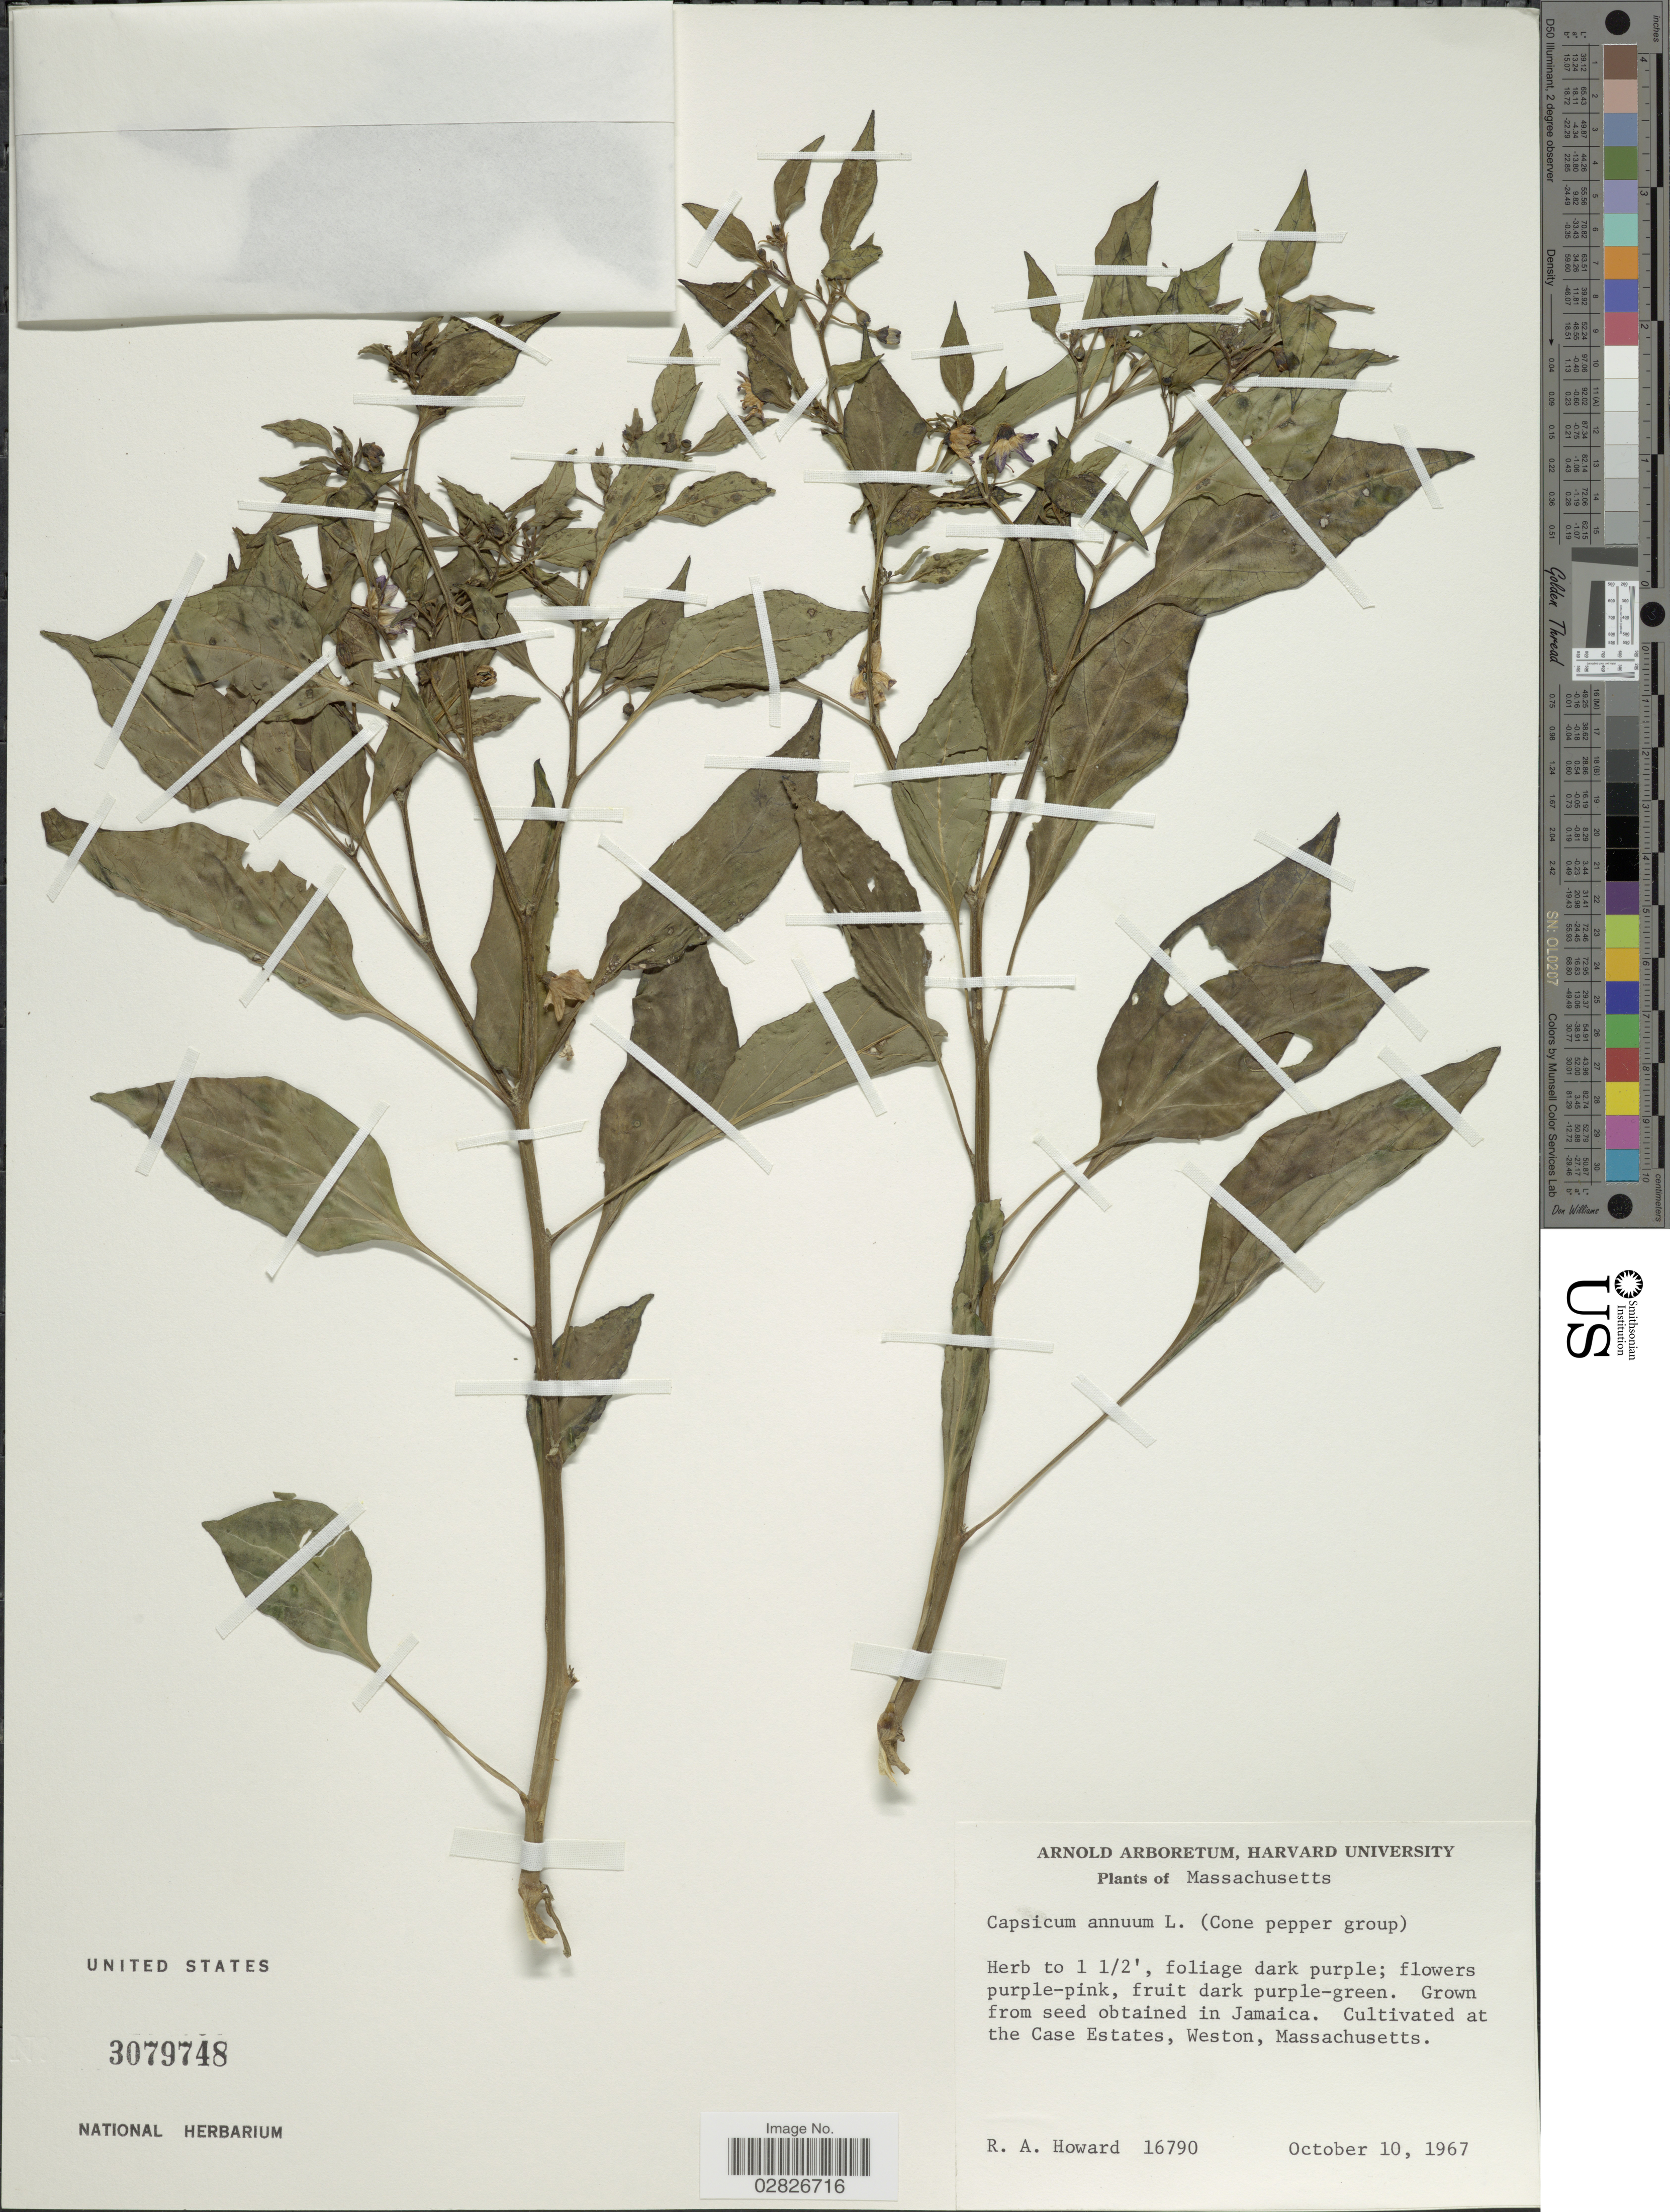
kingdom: Plantae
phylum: Tracheophyta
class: Magnoliopsida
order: Solanales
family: Solanaceae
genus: Capsicum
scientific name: Capsicum annuum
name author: L.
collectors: R. A. Howard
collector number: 16790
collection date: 1967-10-10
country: United States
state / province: Massachusetts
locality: The Case Estates, Weston.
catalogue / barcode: US 3079748